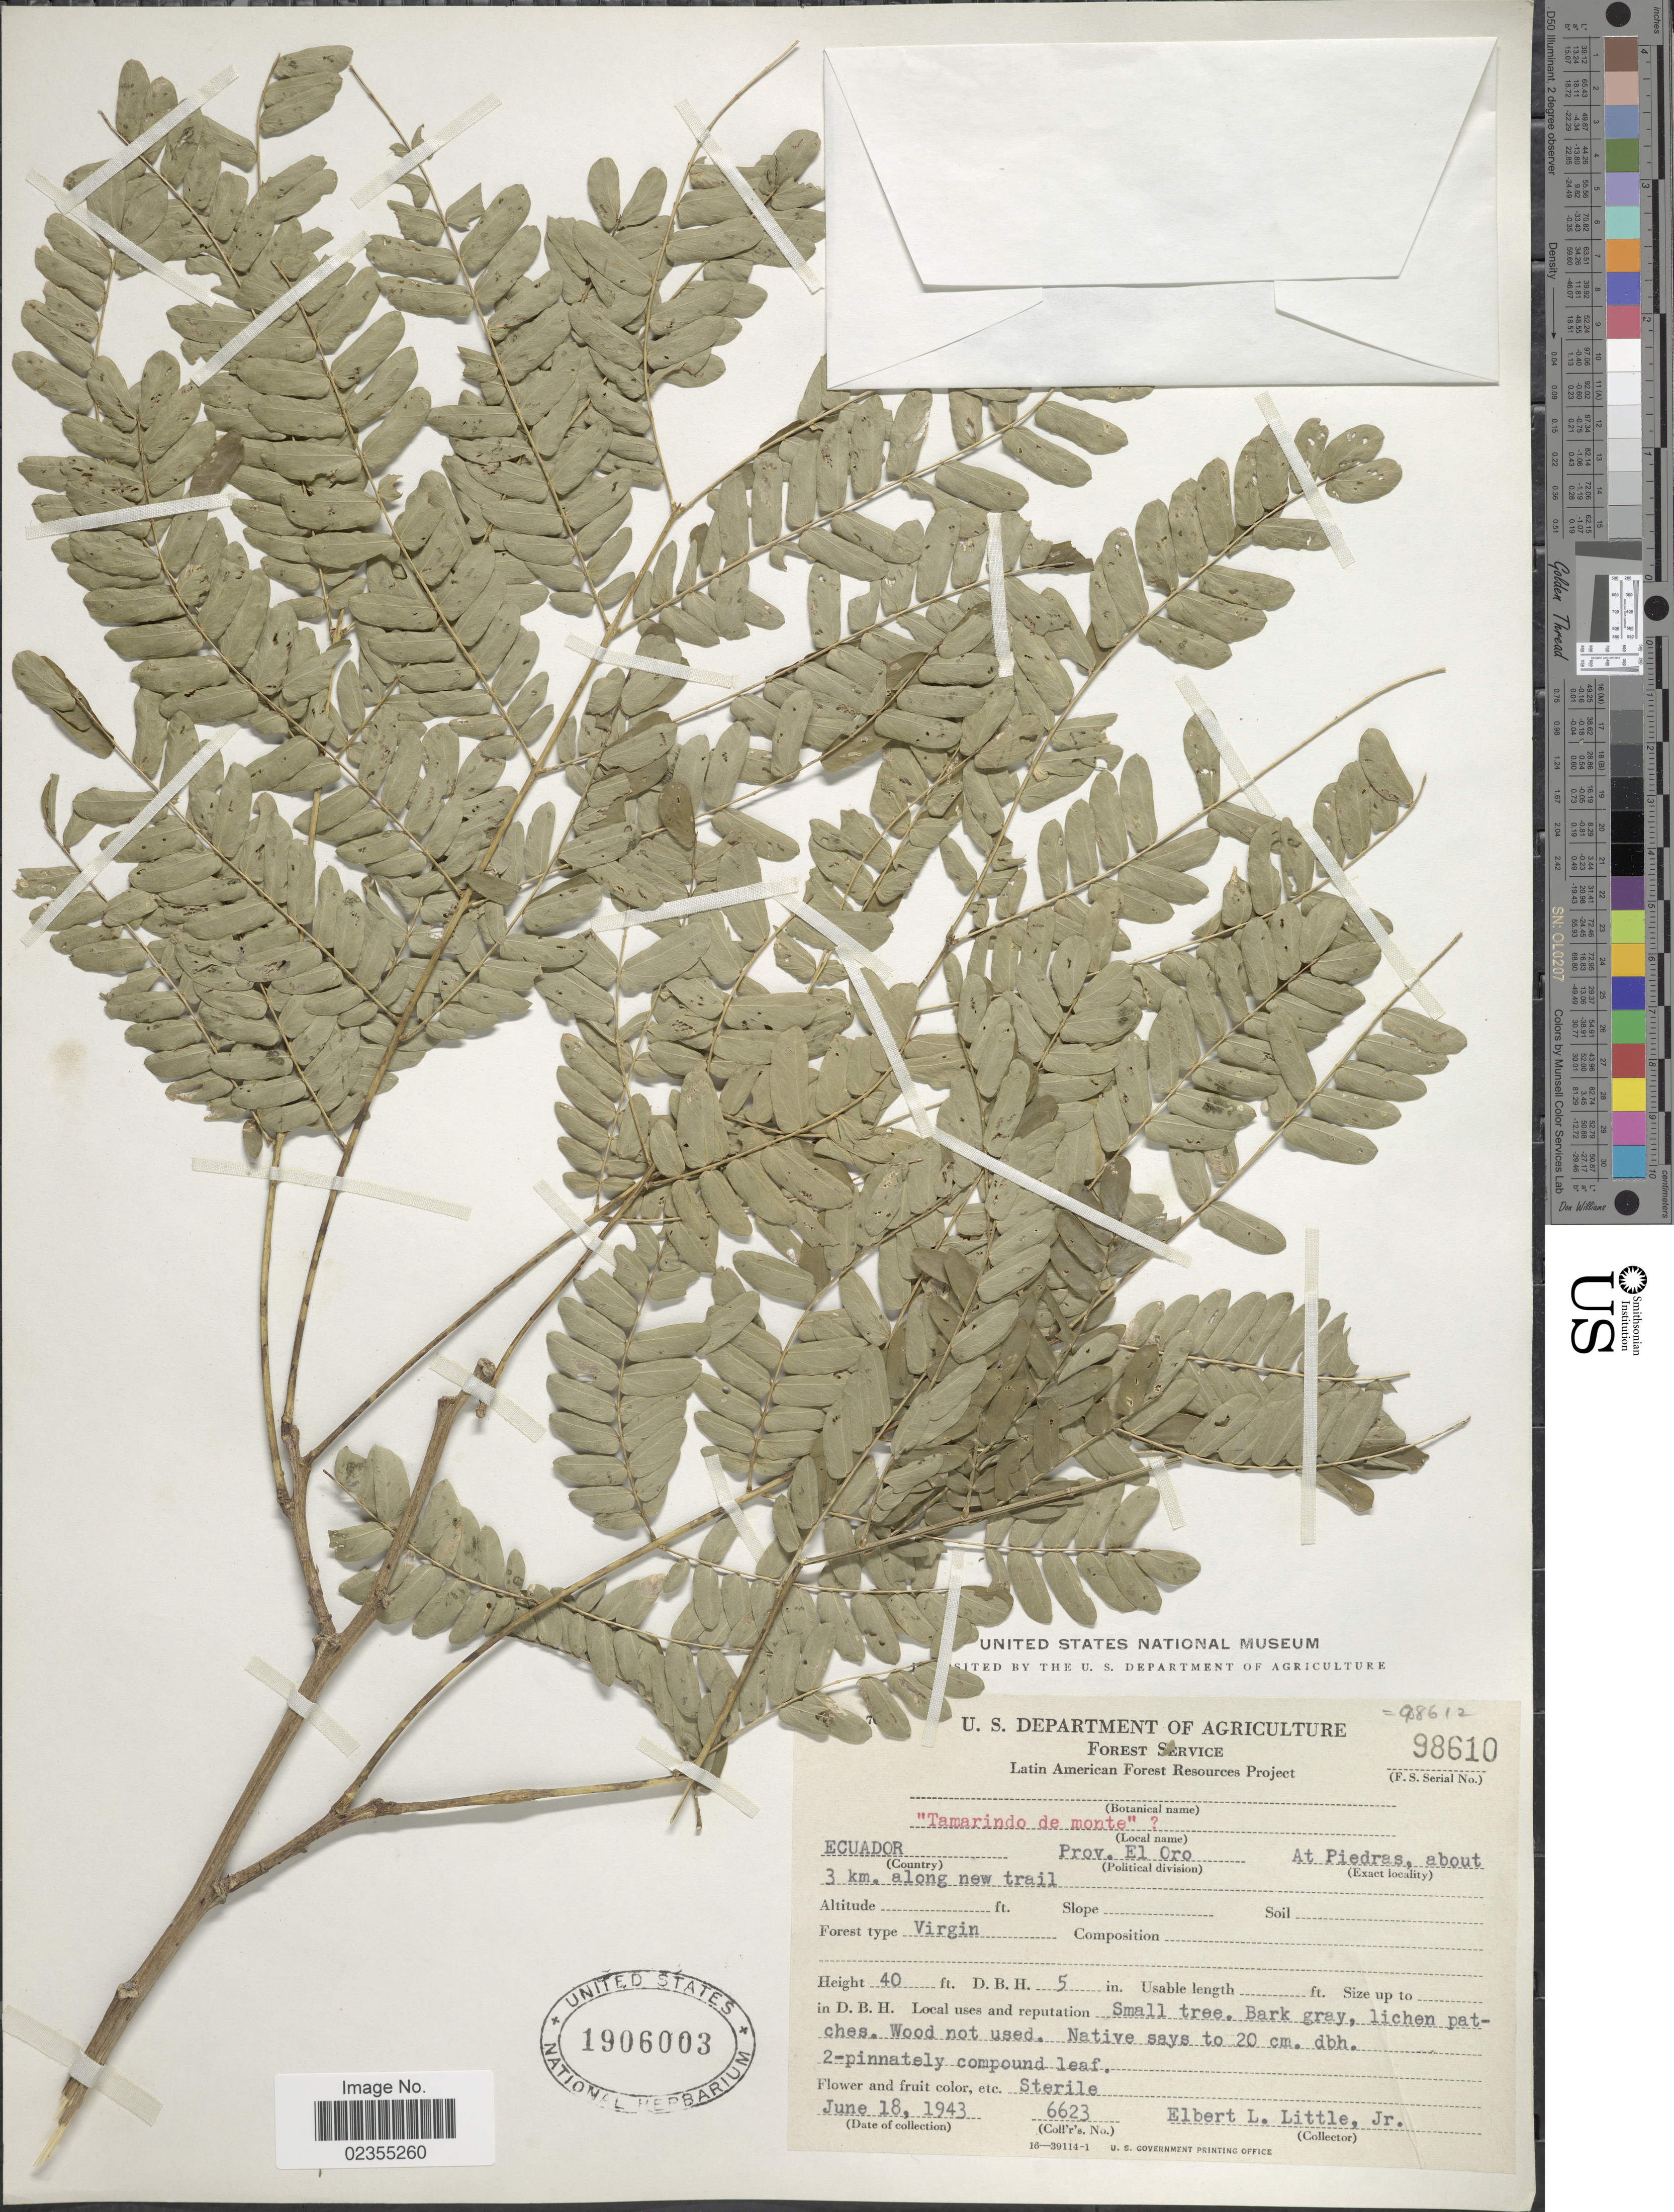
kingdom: Plantae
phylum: Tracheophyta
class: Magnoliopsida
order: Fabales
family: Fabaceae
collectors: E. L. Little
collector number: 6623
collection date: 1943-06-18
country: Ecuador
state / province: El Oro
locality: Ecuador. Prov. El Oro. At Piedras, about 3 km. along new trail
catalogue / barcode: US 1906003